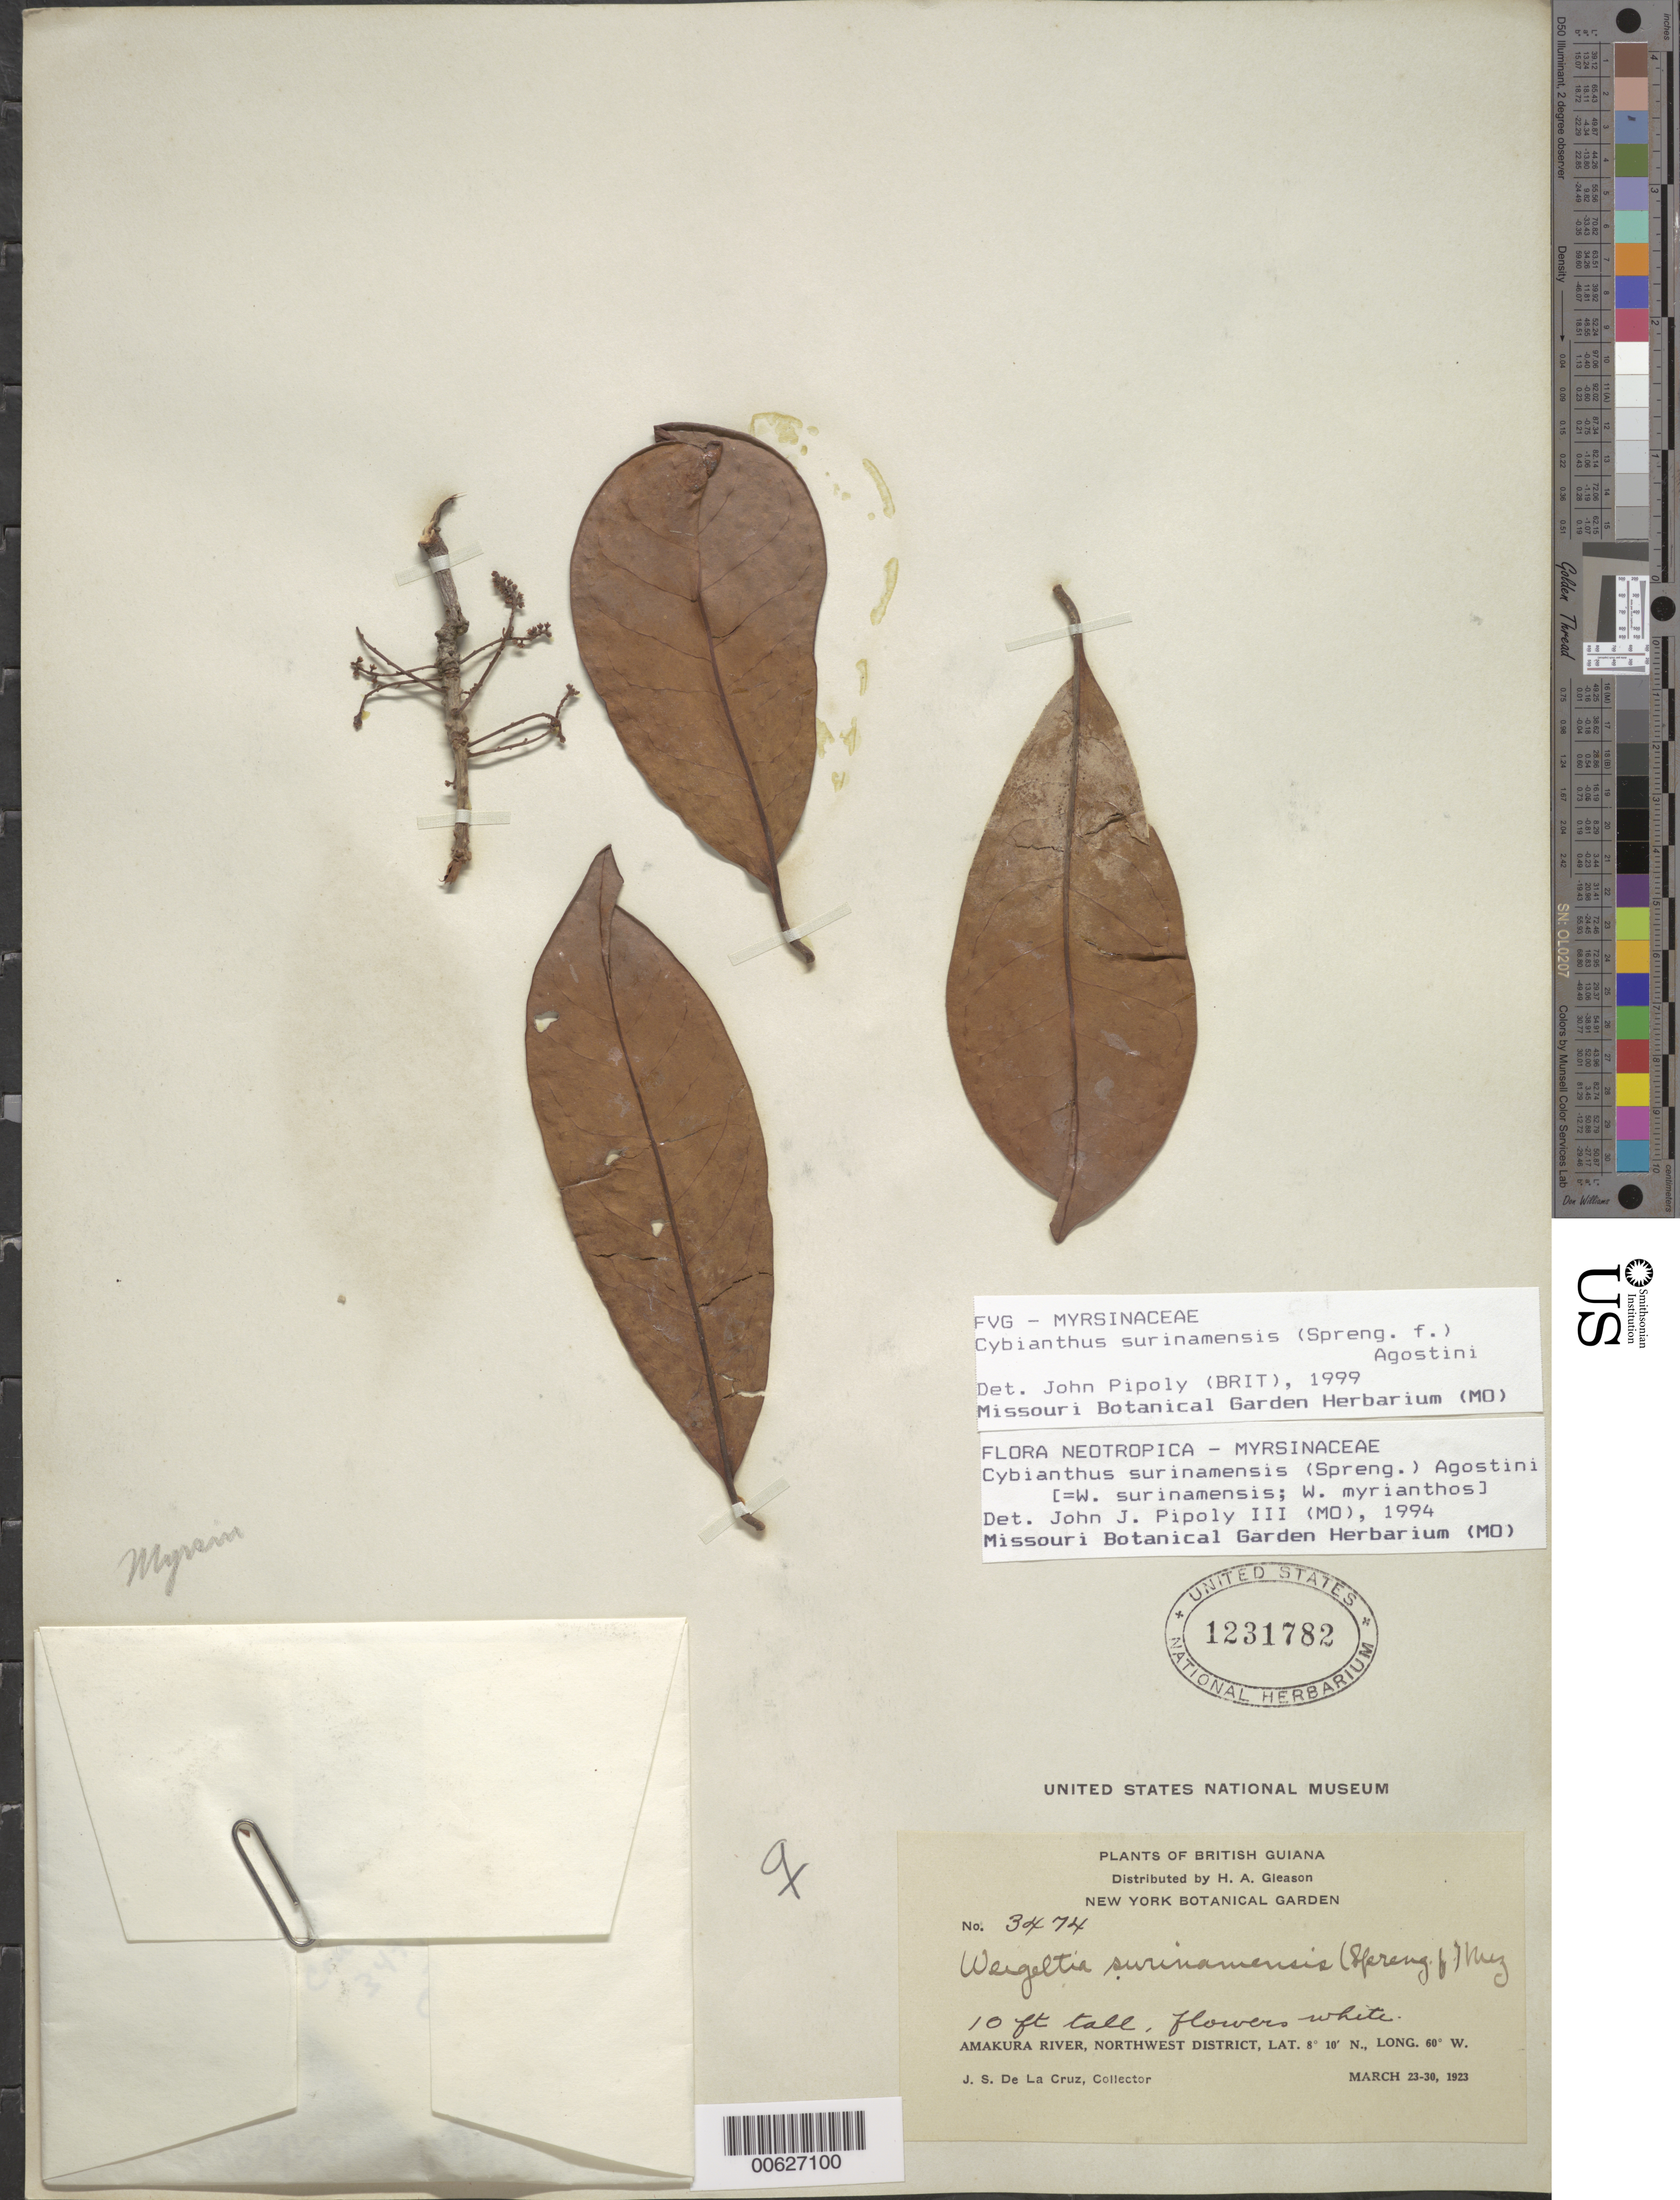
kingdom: Plantae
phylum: Tracheophyta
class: Magnoliopsida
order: Ericales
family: Primulaceae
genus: Cybianthus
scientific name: Cybianthus surinamensis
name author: (Spreng.) G. Agostini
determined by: Pipoly, J. J., III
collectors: J. S. de la Cruz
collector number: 3474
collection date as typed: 23-Mar-23 to 30-Mar-23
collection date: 1923-03-23/1923-03-30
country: Guyana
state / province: Barima-Waini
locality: Amakura R., NW District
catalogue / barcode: US 1231782